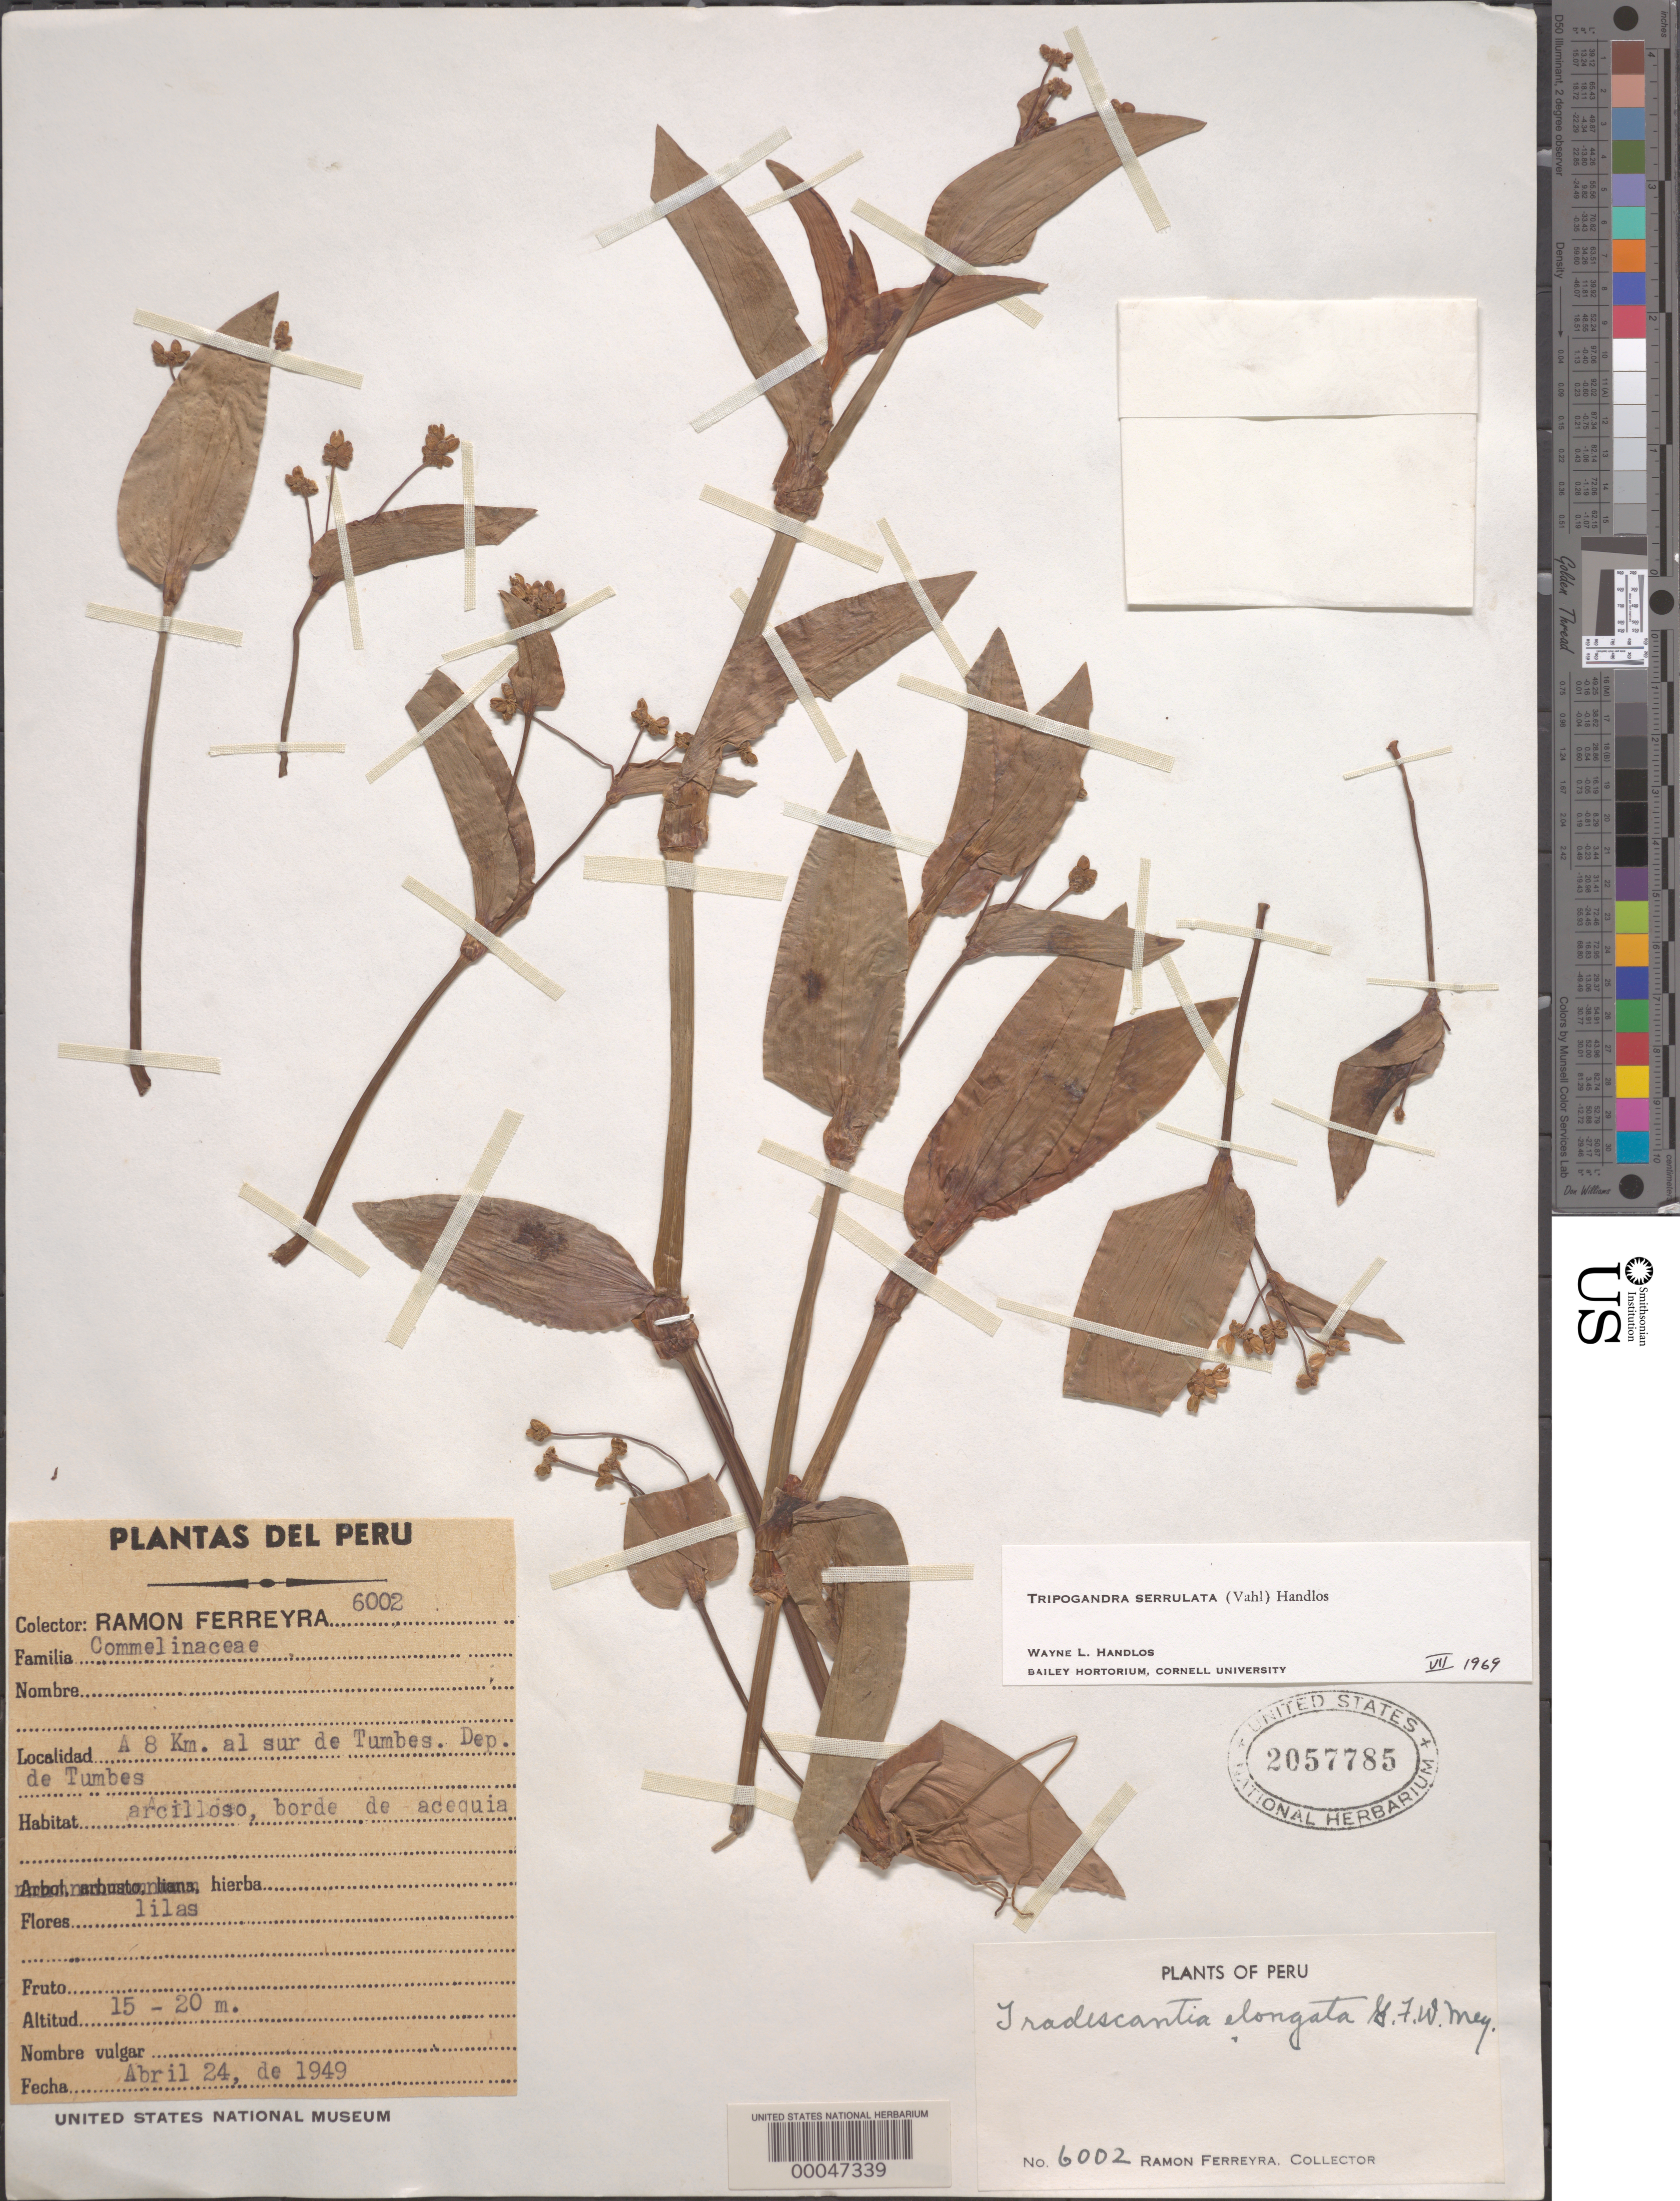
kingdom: Plantae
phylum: Tracheophyta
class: Liliopsida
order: Commelinales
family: Commelinaceae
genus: Tripogandra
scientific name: Tripogandra serrulata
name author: (Vahl) Handlos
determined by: Handlos, W. L.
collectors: R. A. Ferreyra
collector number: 6002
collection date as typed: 24 Apr 1949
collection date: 1949-04-24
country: Peru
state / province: Tumbes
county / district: Tumbes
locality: S of tumbes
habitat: Sandy soil, drainage ditch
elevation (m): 15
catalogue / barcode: US 2057785